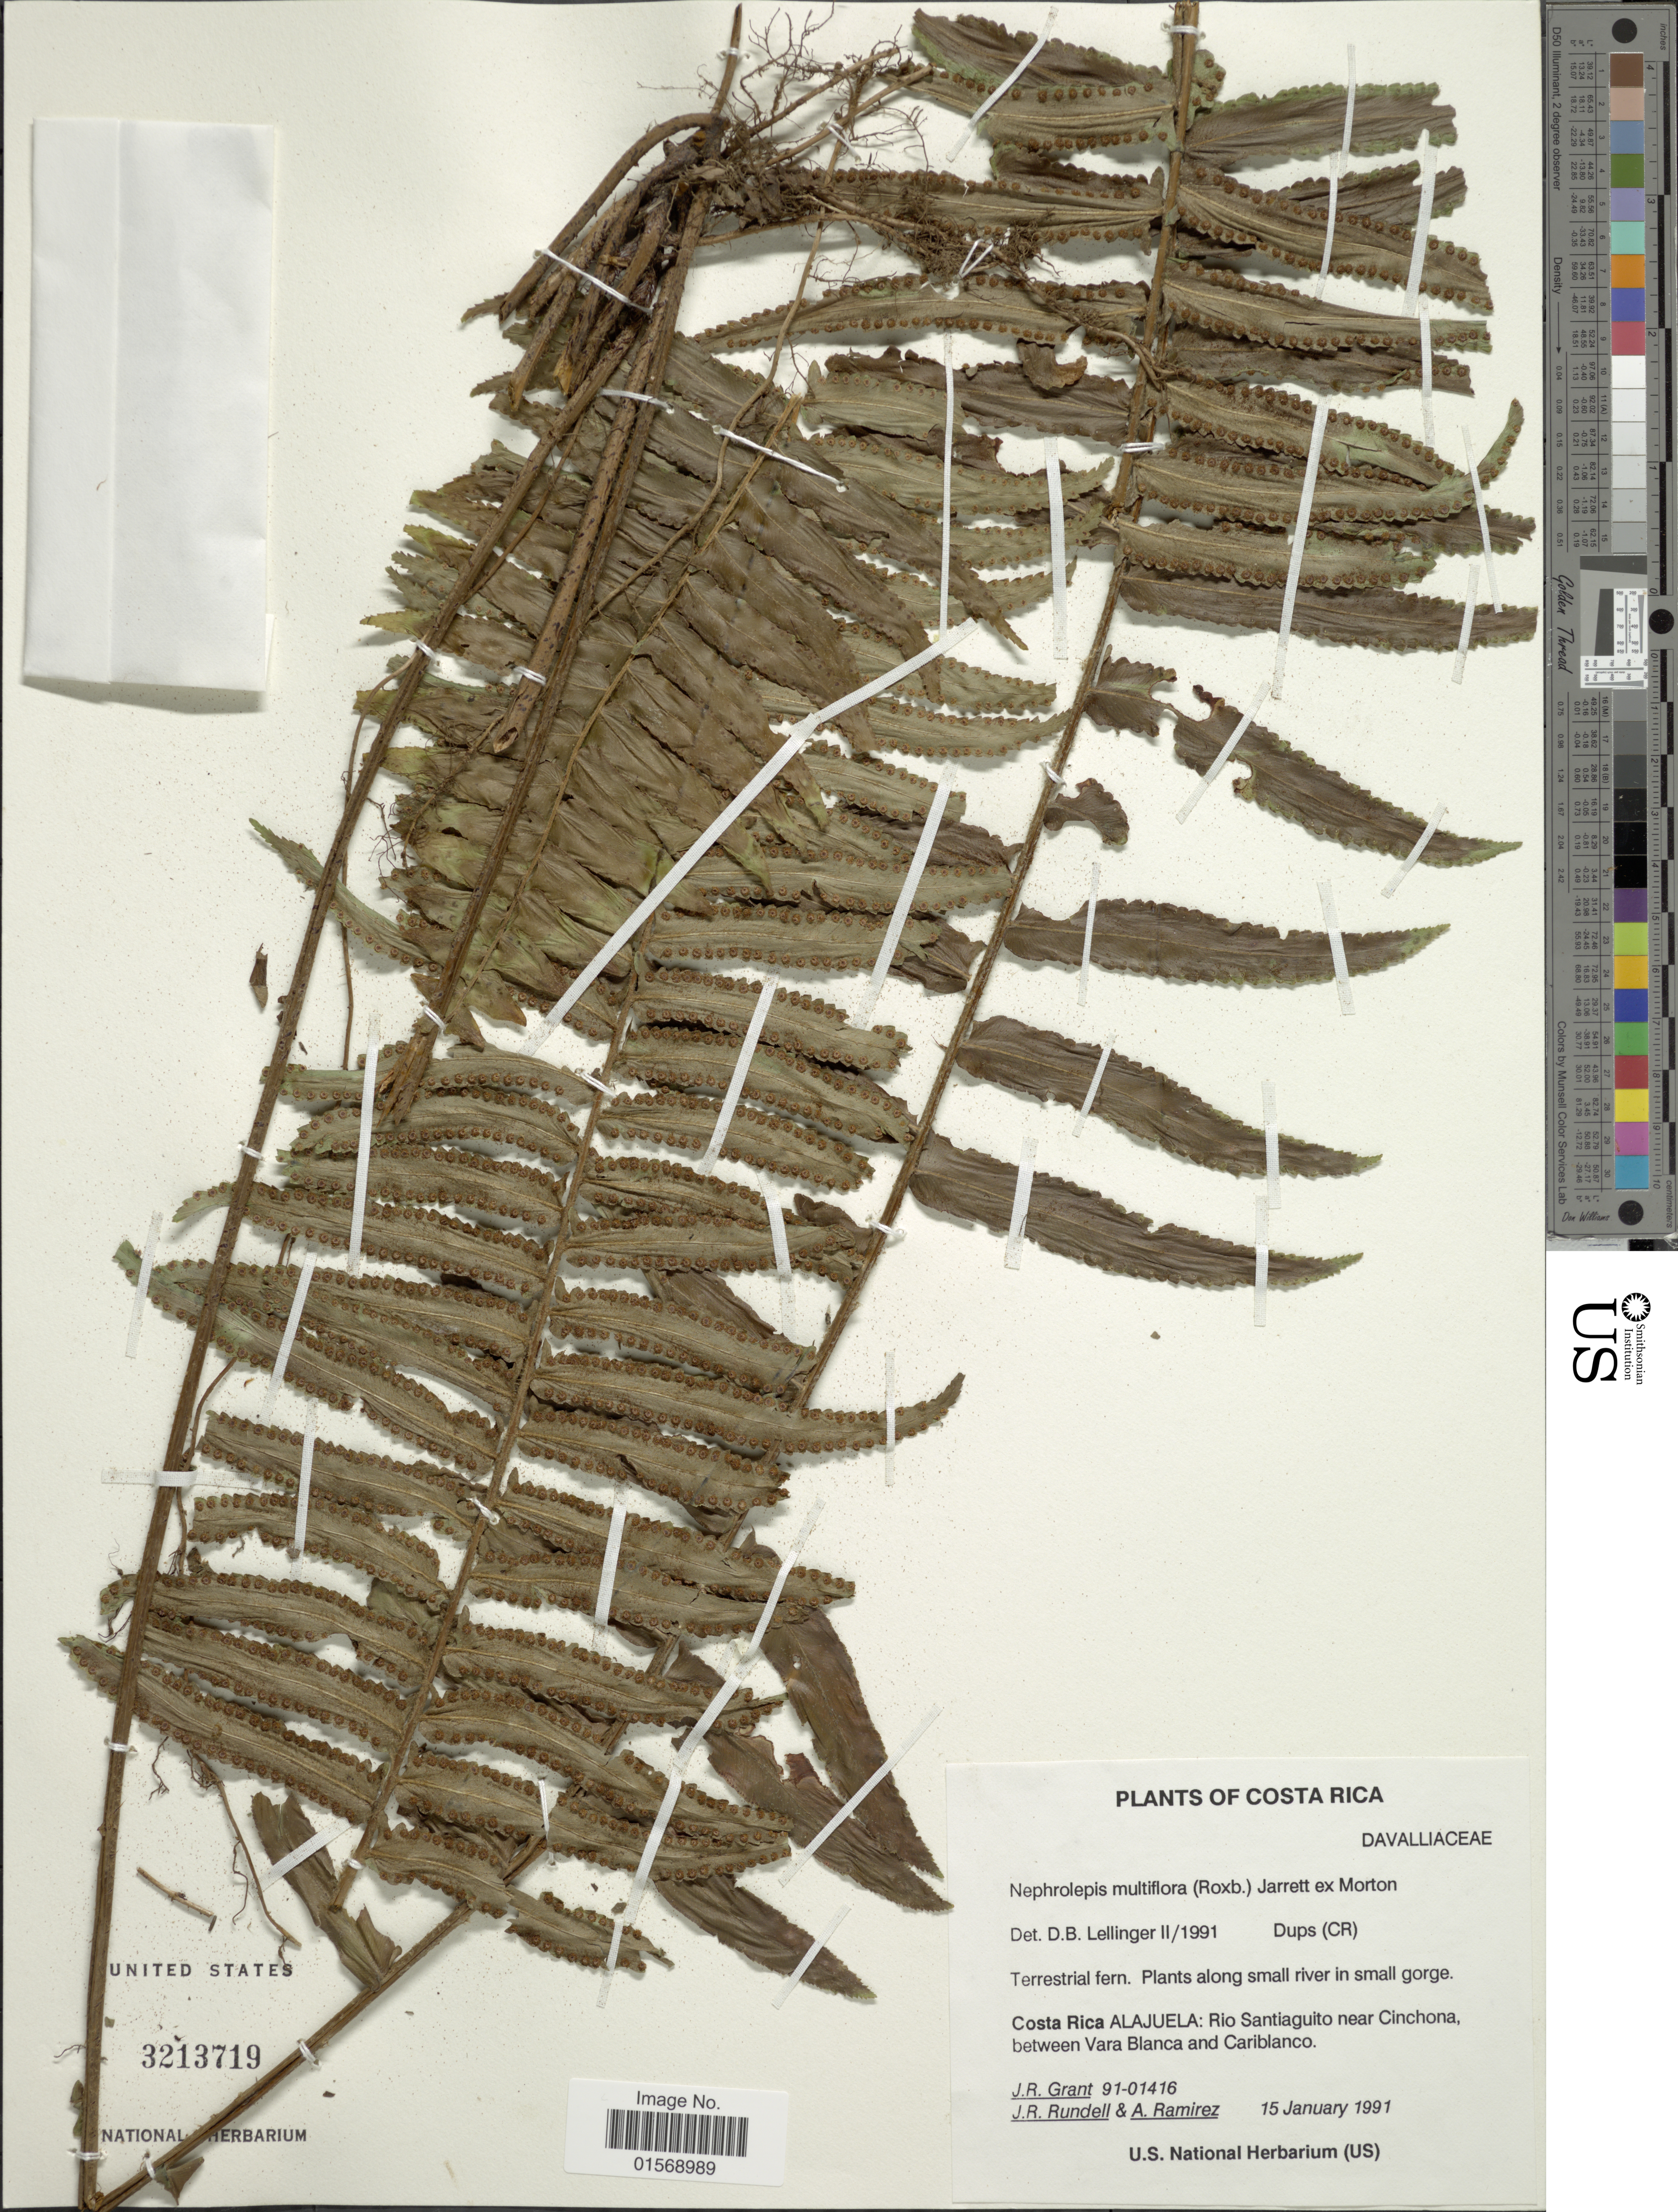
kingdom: Plantae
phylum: Tracheophyta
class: Polypodiopsida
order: Polypodiales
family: Nephrolepidaceae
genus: Nephrolepis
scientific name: Nephrolepis multiflora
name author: (Roxb.) F.M. Jarrett ex C.V. Morton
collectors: J. Grant, J. R. Rundell & A. Ramirez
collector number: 91-01416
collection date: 1991-01-15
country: Costa Rica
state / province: Alajuela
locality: Costa Rica, Alajuela: Rio Santiaguito near Cinchona between Vara Blanca and Cariblanco.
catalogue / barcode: US 3213719